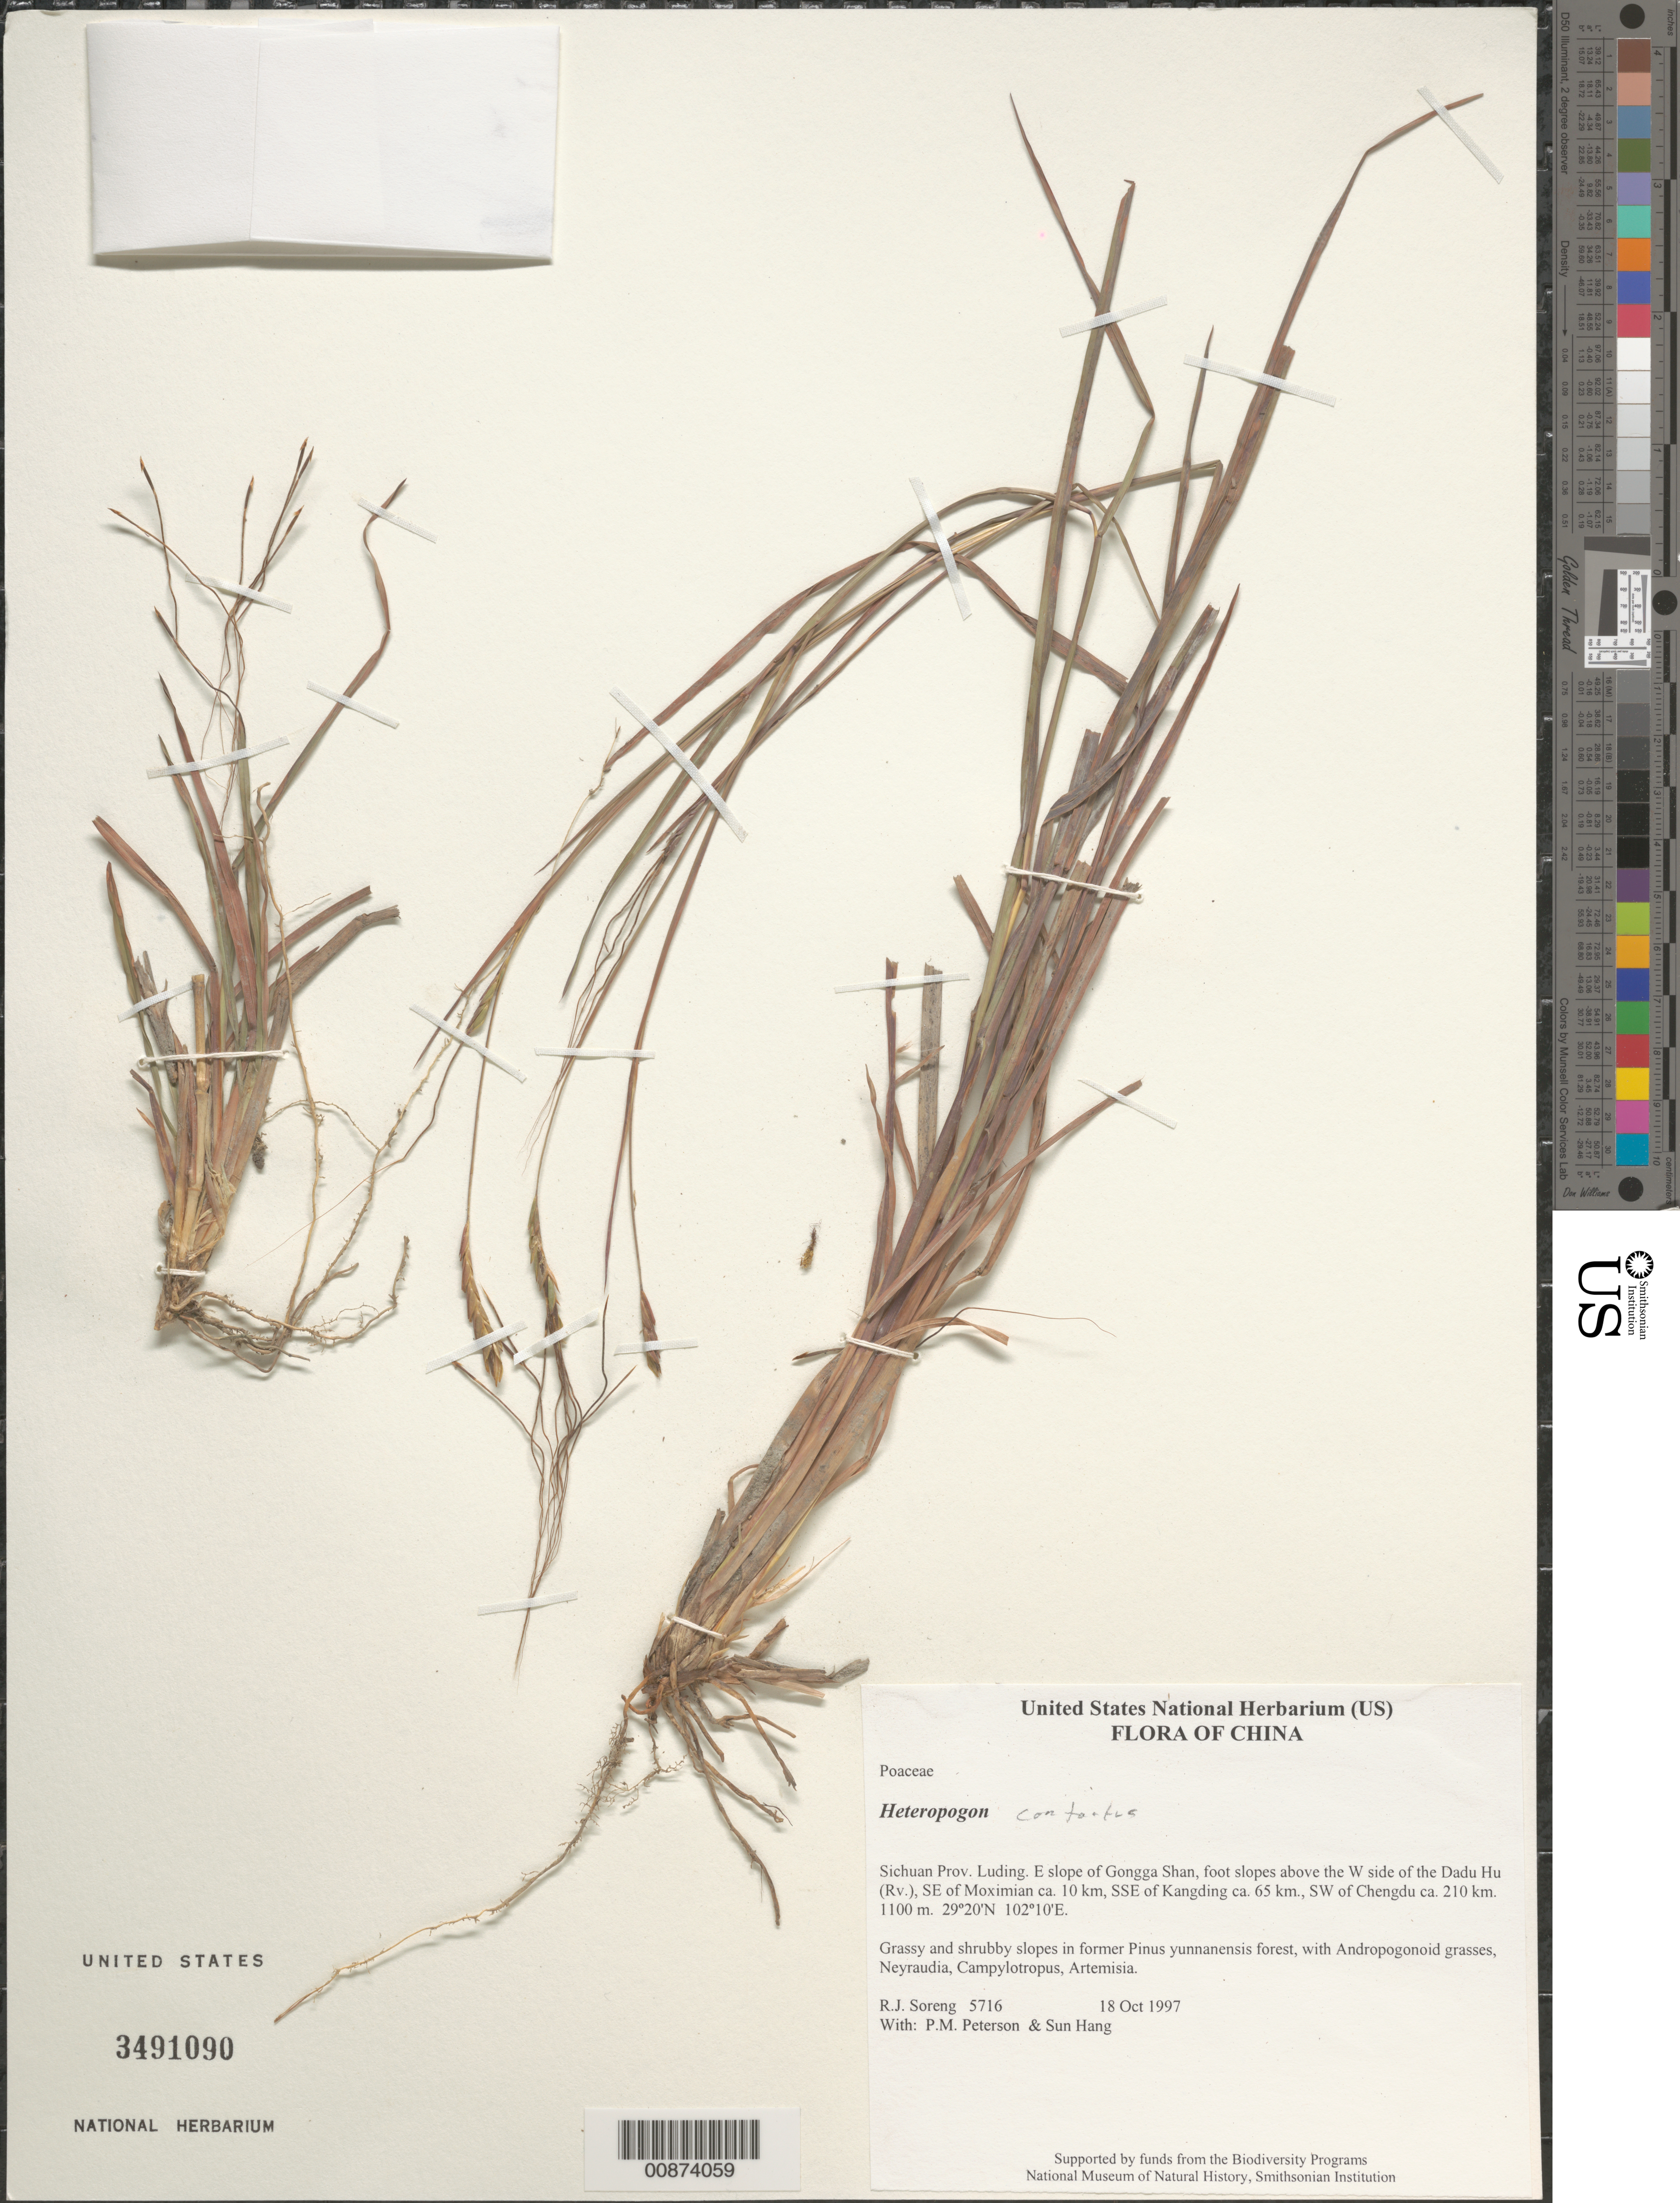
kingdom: Plantae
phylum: Tracheophyta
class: Liliopsida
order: Poales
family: Poaceae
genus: Heteropogon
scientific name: Heteropogon contortus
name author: (L.) P. Beauv. ex Roem. & Schult.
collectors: R. J. Soreng, P. M. Peterson & Sun Hang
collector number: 5716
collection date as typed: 18 Oct 1997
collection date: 1997-10-18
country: China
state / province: Sichuan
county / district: Luding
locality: E slope of Gongga Shan, foot slopes above the W side of the Dadu Hu (Rv.), SE of Moximian ca. 10 km, SSE of Kangding ca. 65 km., SW of Chengdu ca. 210 km.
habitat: Grassy and shruby slopes in former Pinus yunnanensis forest, with Andropogonoid grasses, Neyraudia, Campylotropus, Artemisia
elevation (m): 1100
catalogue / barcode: US 3491090